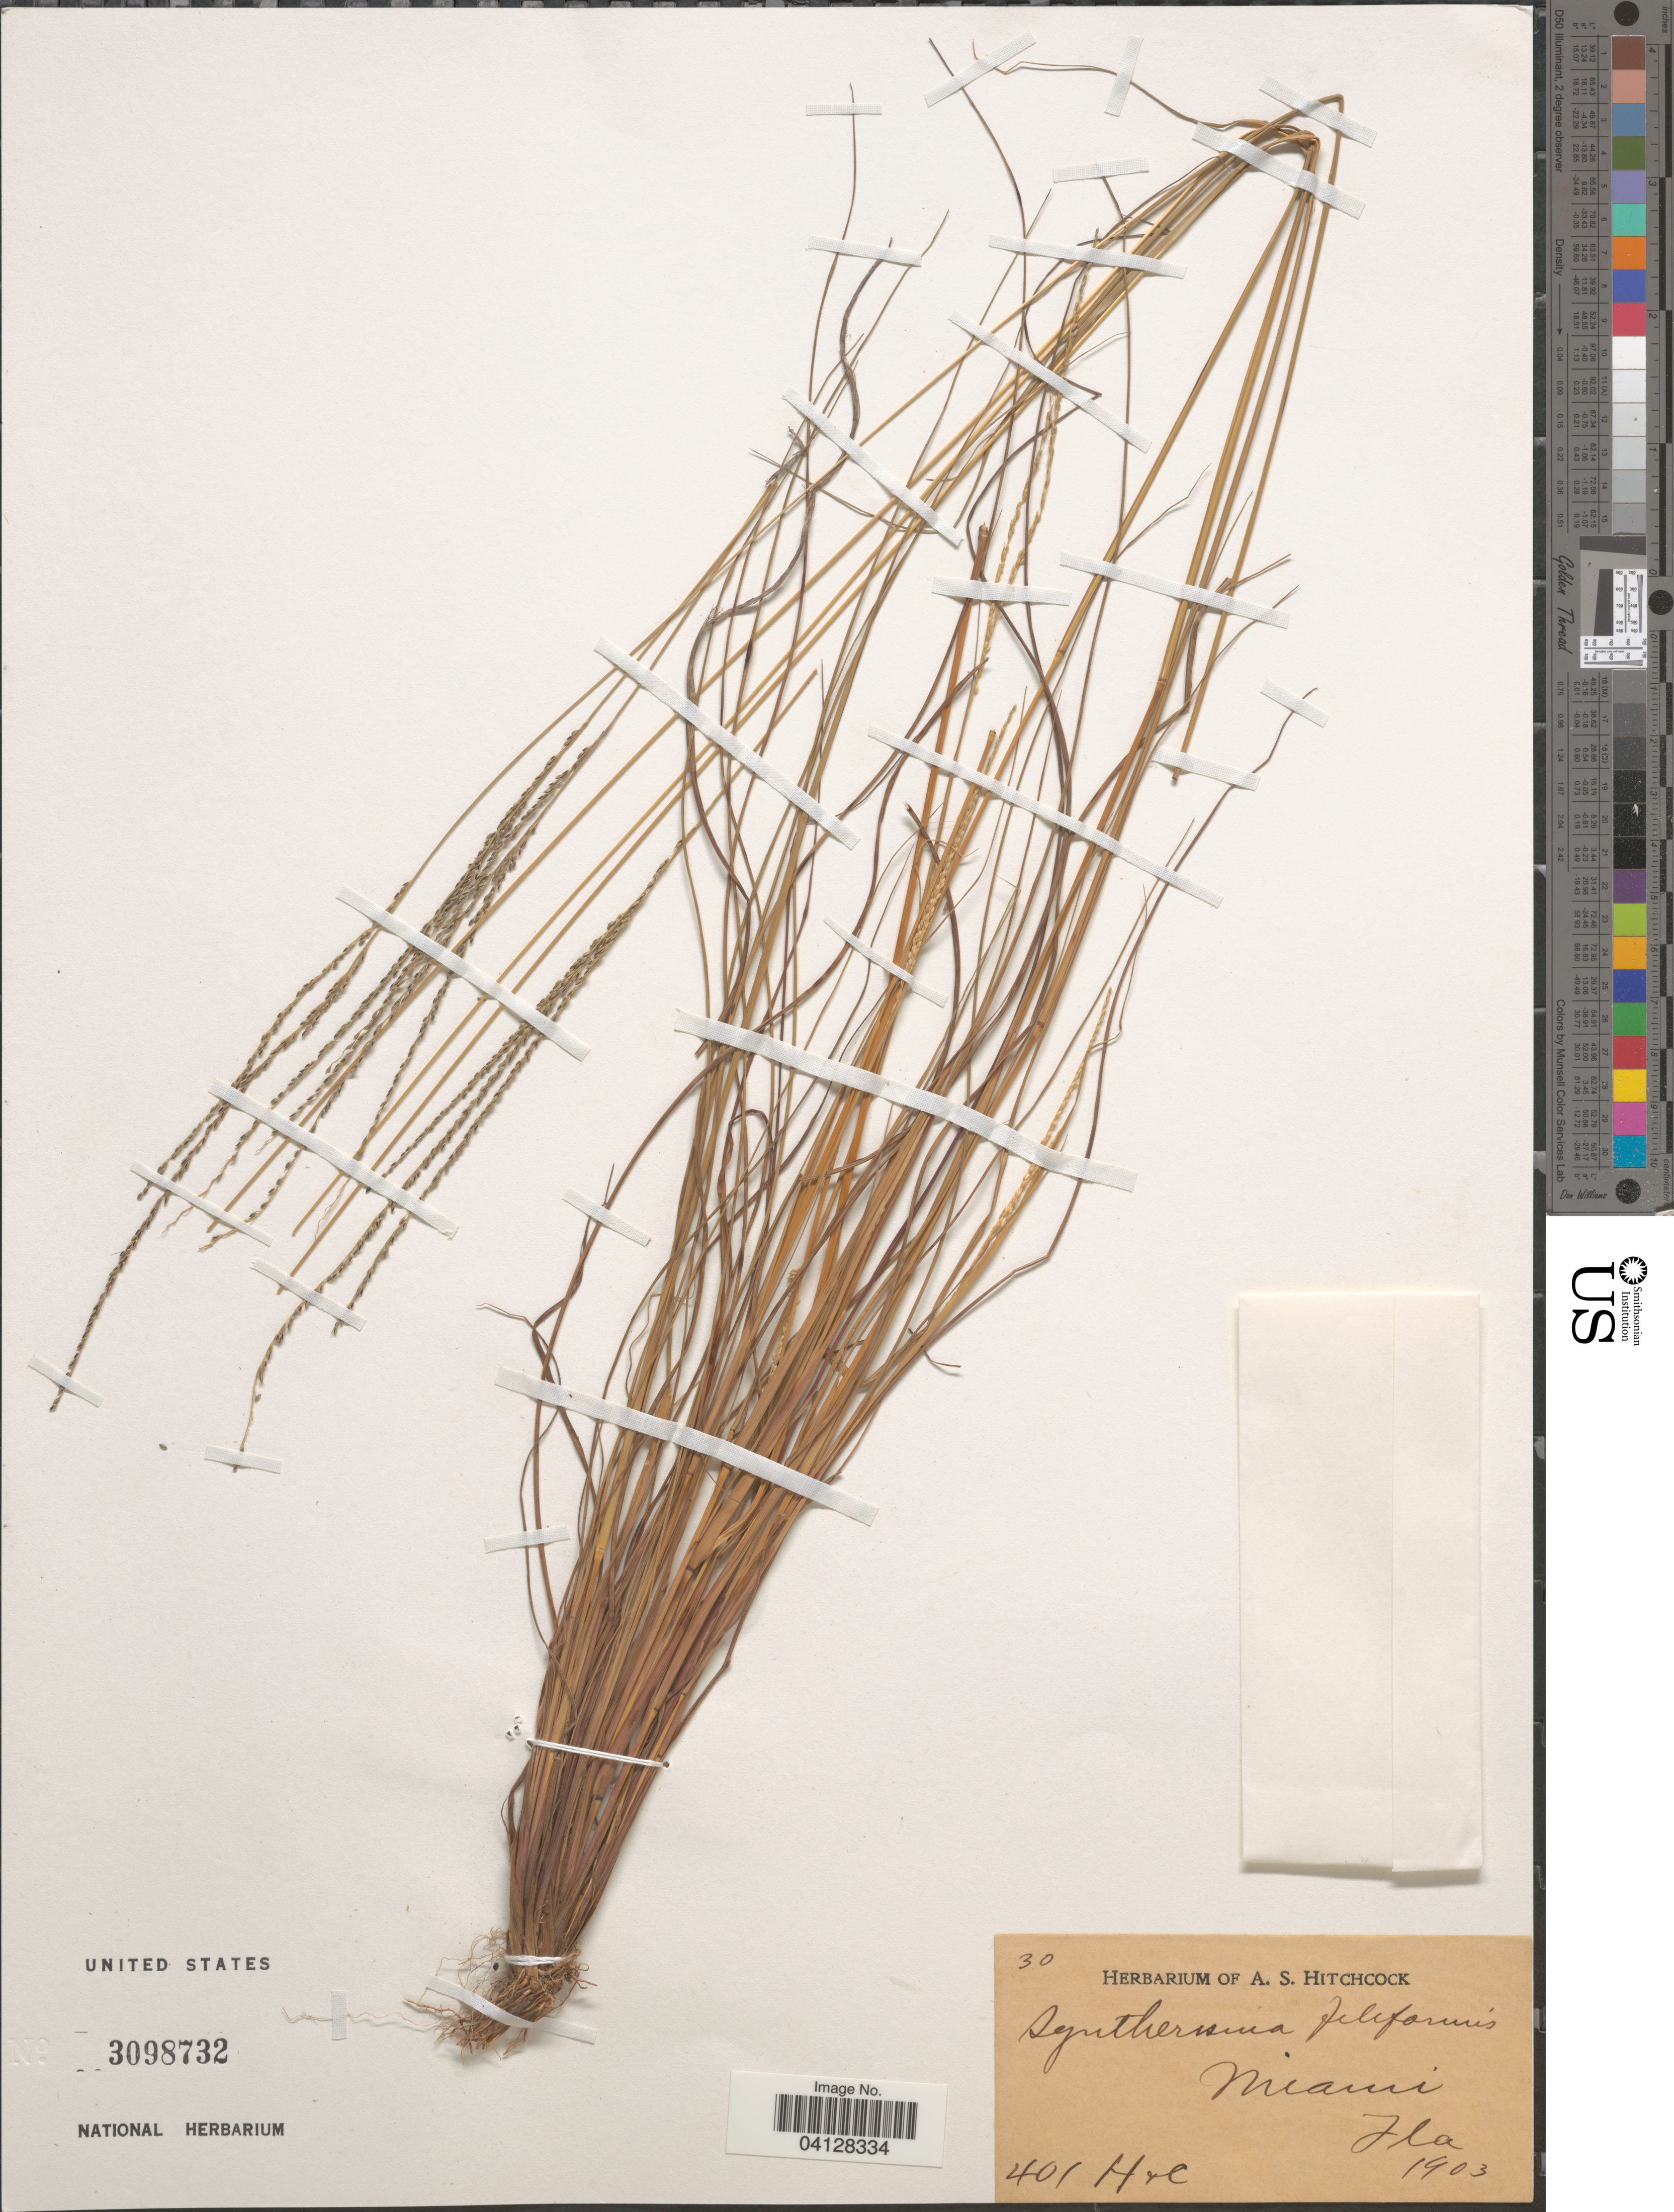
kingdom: Plantae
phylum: Tracheophyta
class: Liliopsida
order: Poales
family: Poaceae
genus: Syntherisma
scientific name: Syntherisma filiformis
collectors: A. S. Hitchcock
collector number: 401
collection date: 1903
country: United States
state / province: Florida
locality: Miami.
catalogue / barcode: US 3098732